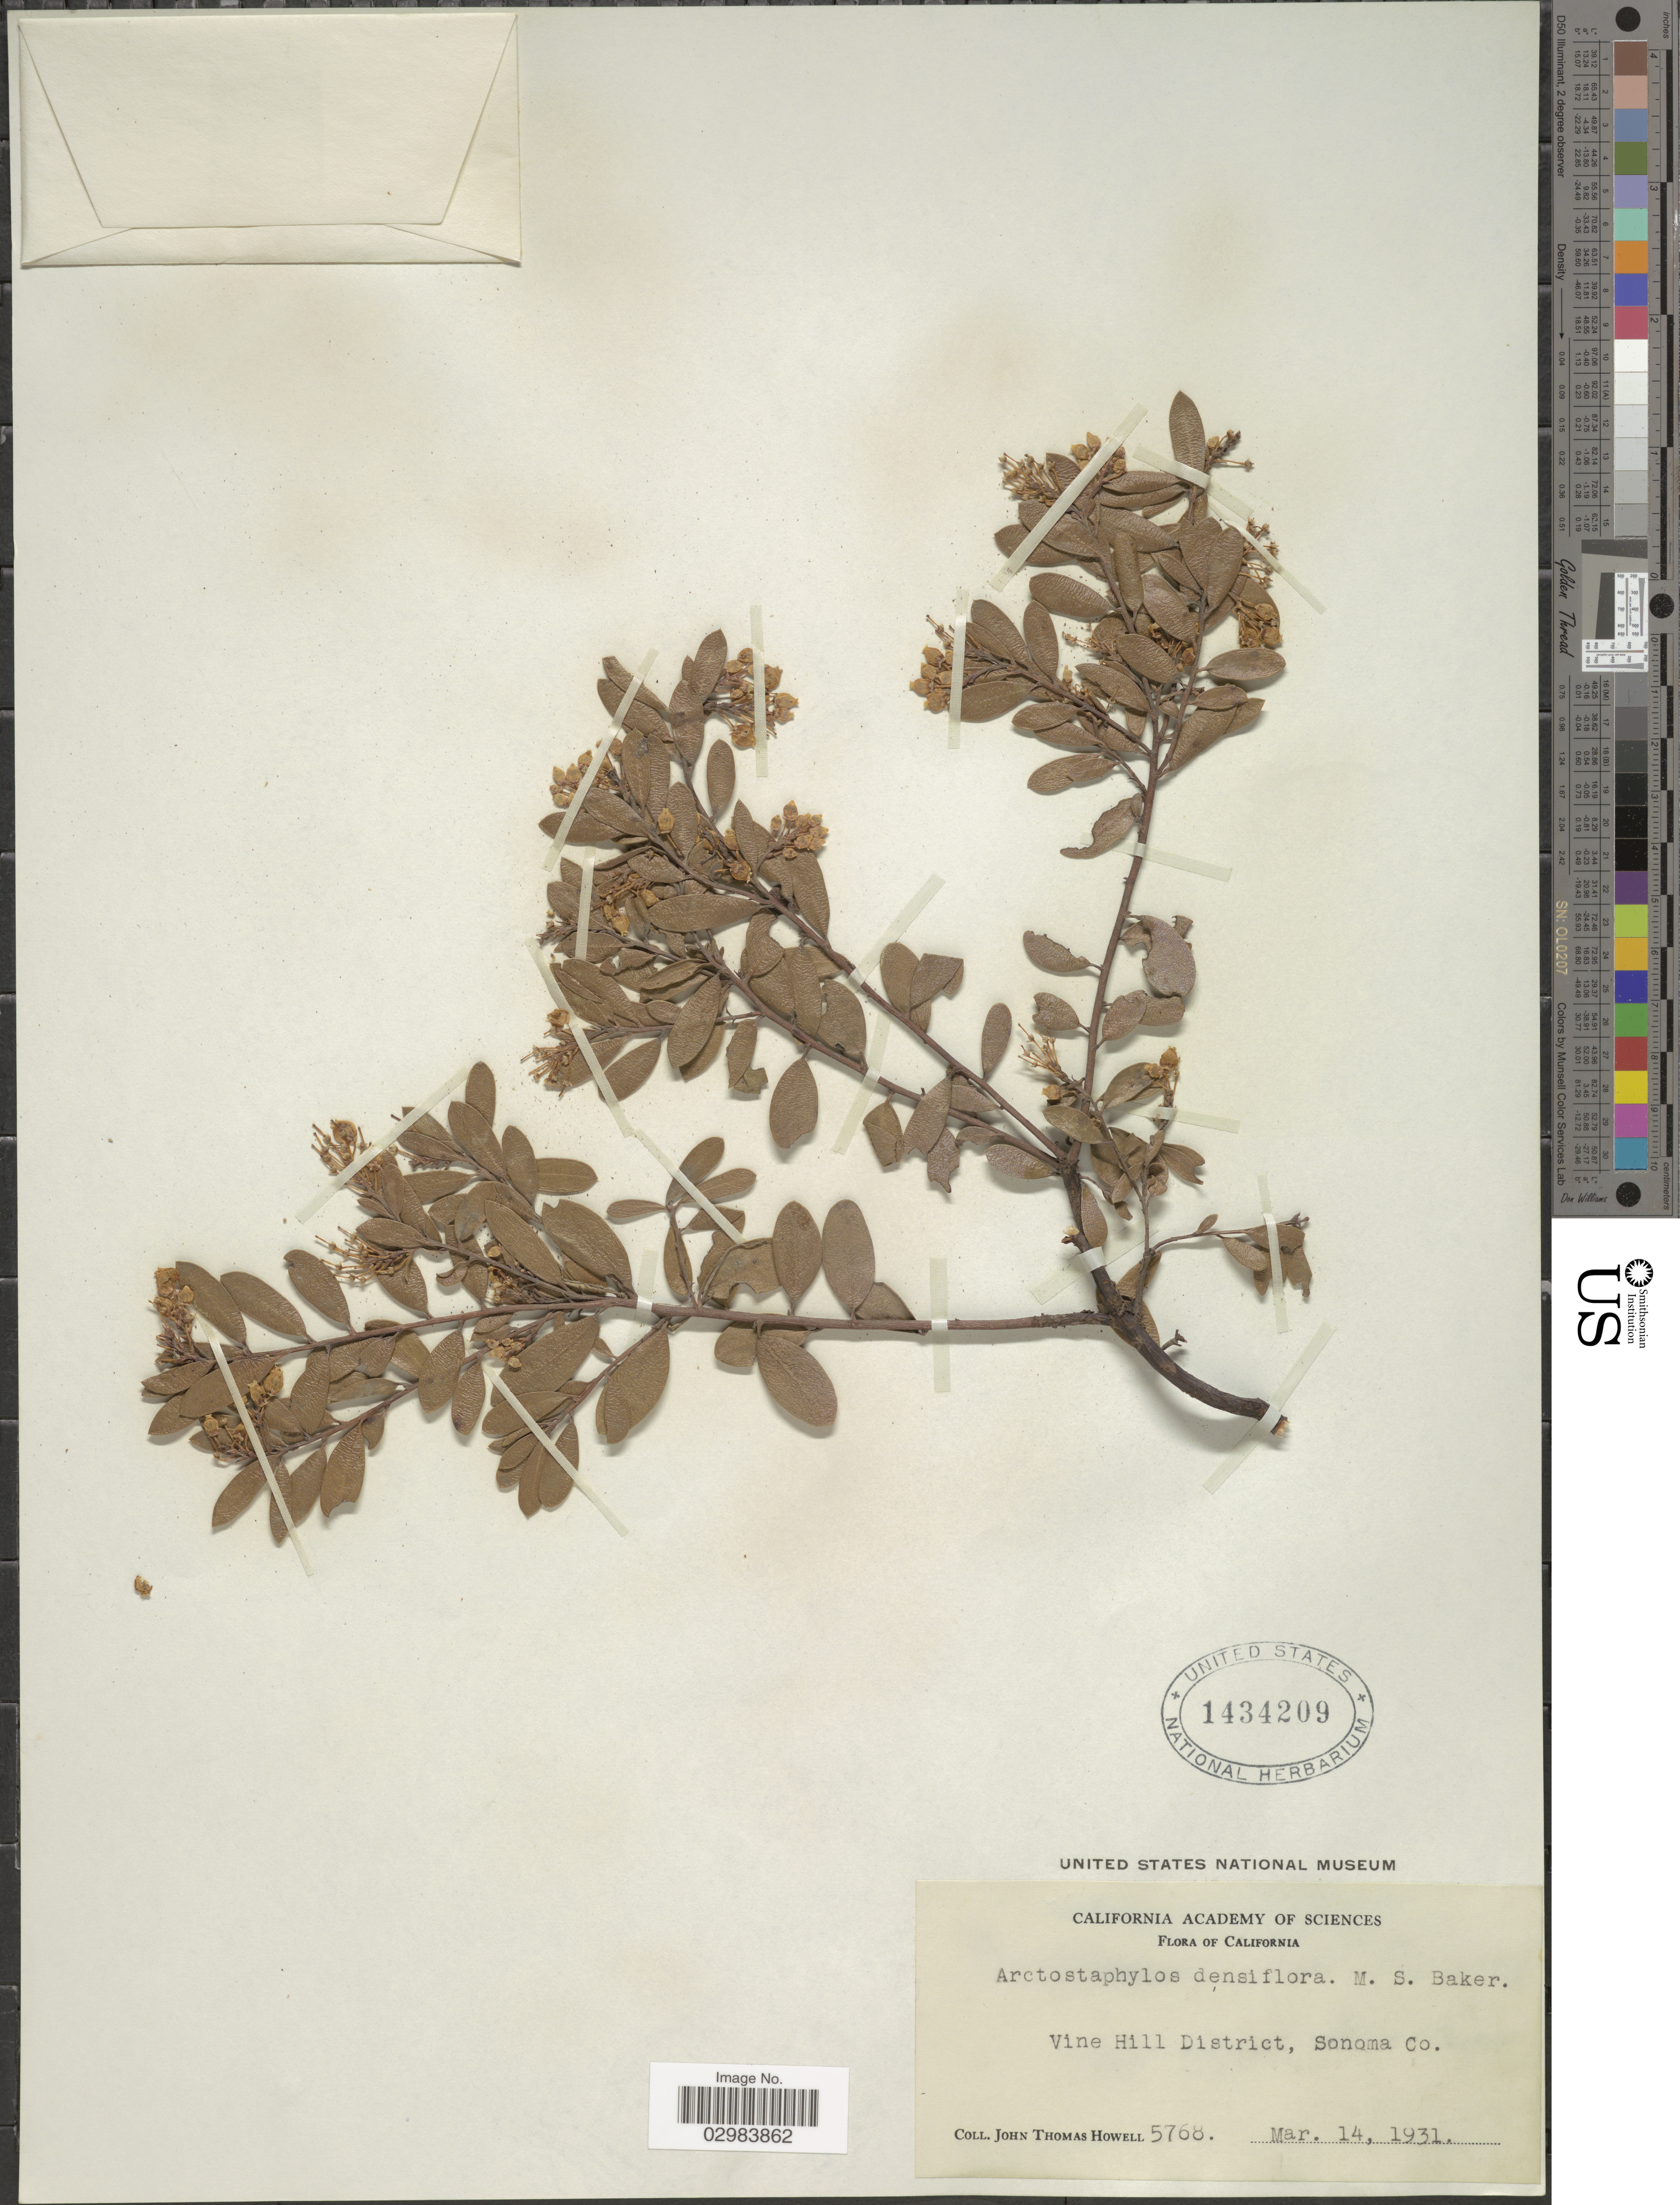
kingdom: Plantae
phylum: Tracheophyta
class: Magnoliopsida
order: Ericales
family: Ericaceae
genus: Arctostaphylos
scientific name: Arctostaphylos densiflora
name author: M.S. Baker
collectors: J. T. Howell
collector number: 5768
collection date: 1931-03-14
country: United States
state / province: California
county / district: Sonoma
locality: Vine Hill District, Sonoma Co.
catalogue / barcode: US 1434209